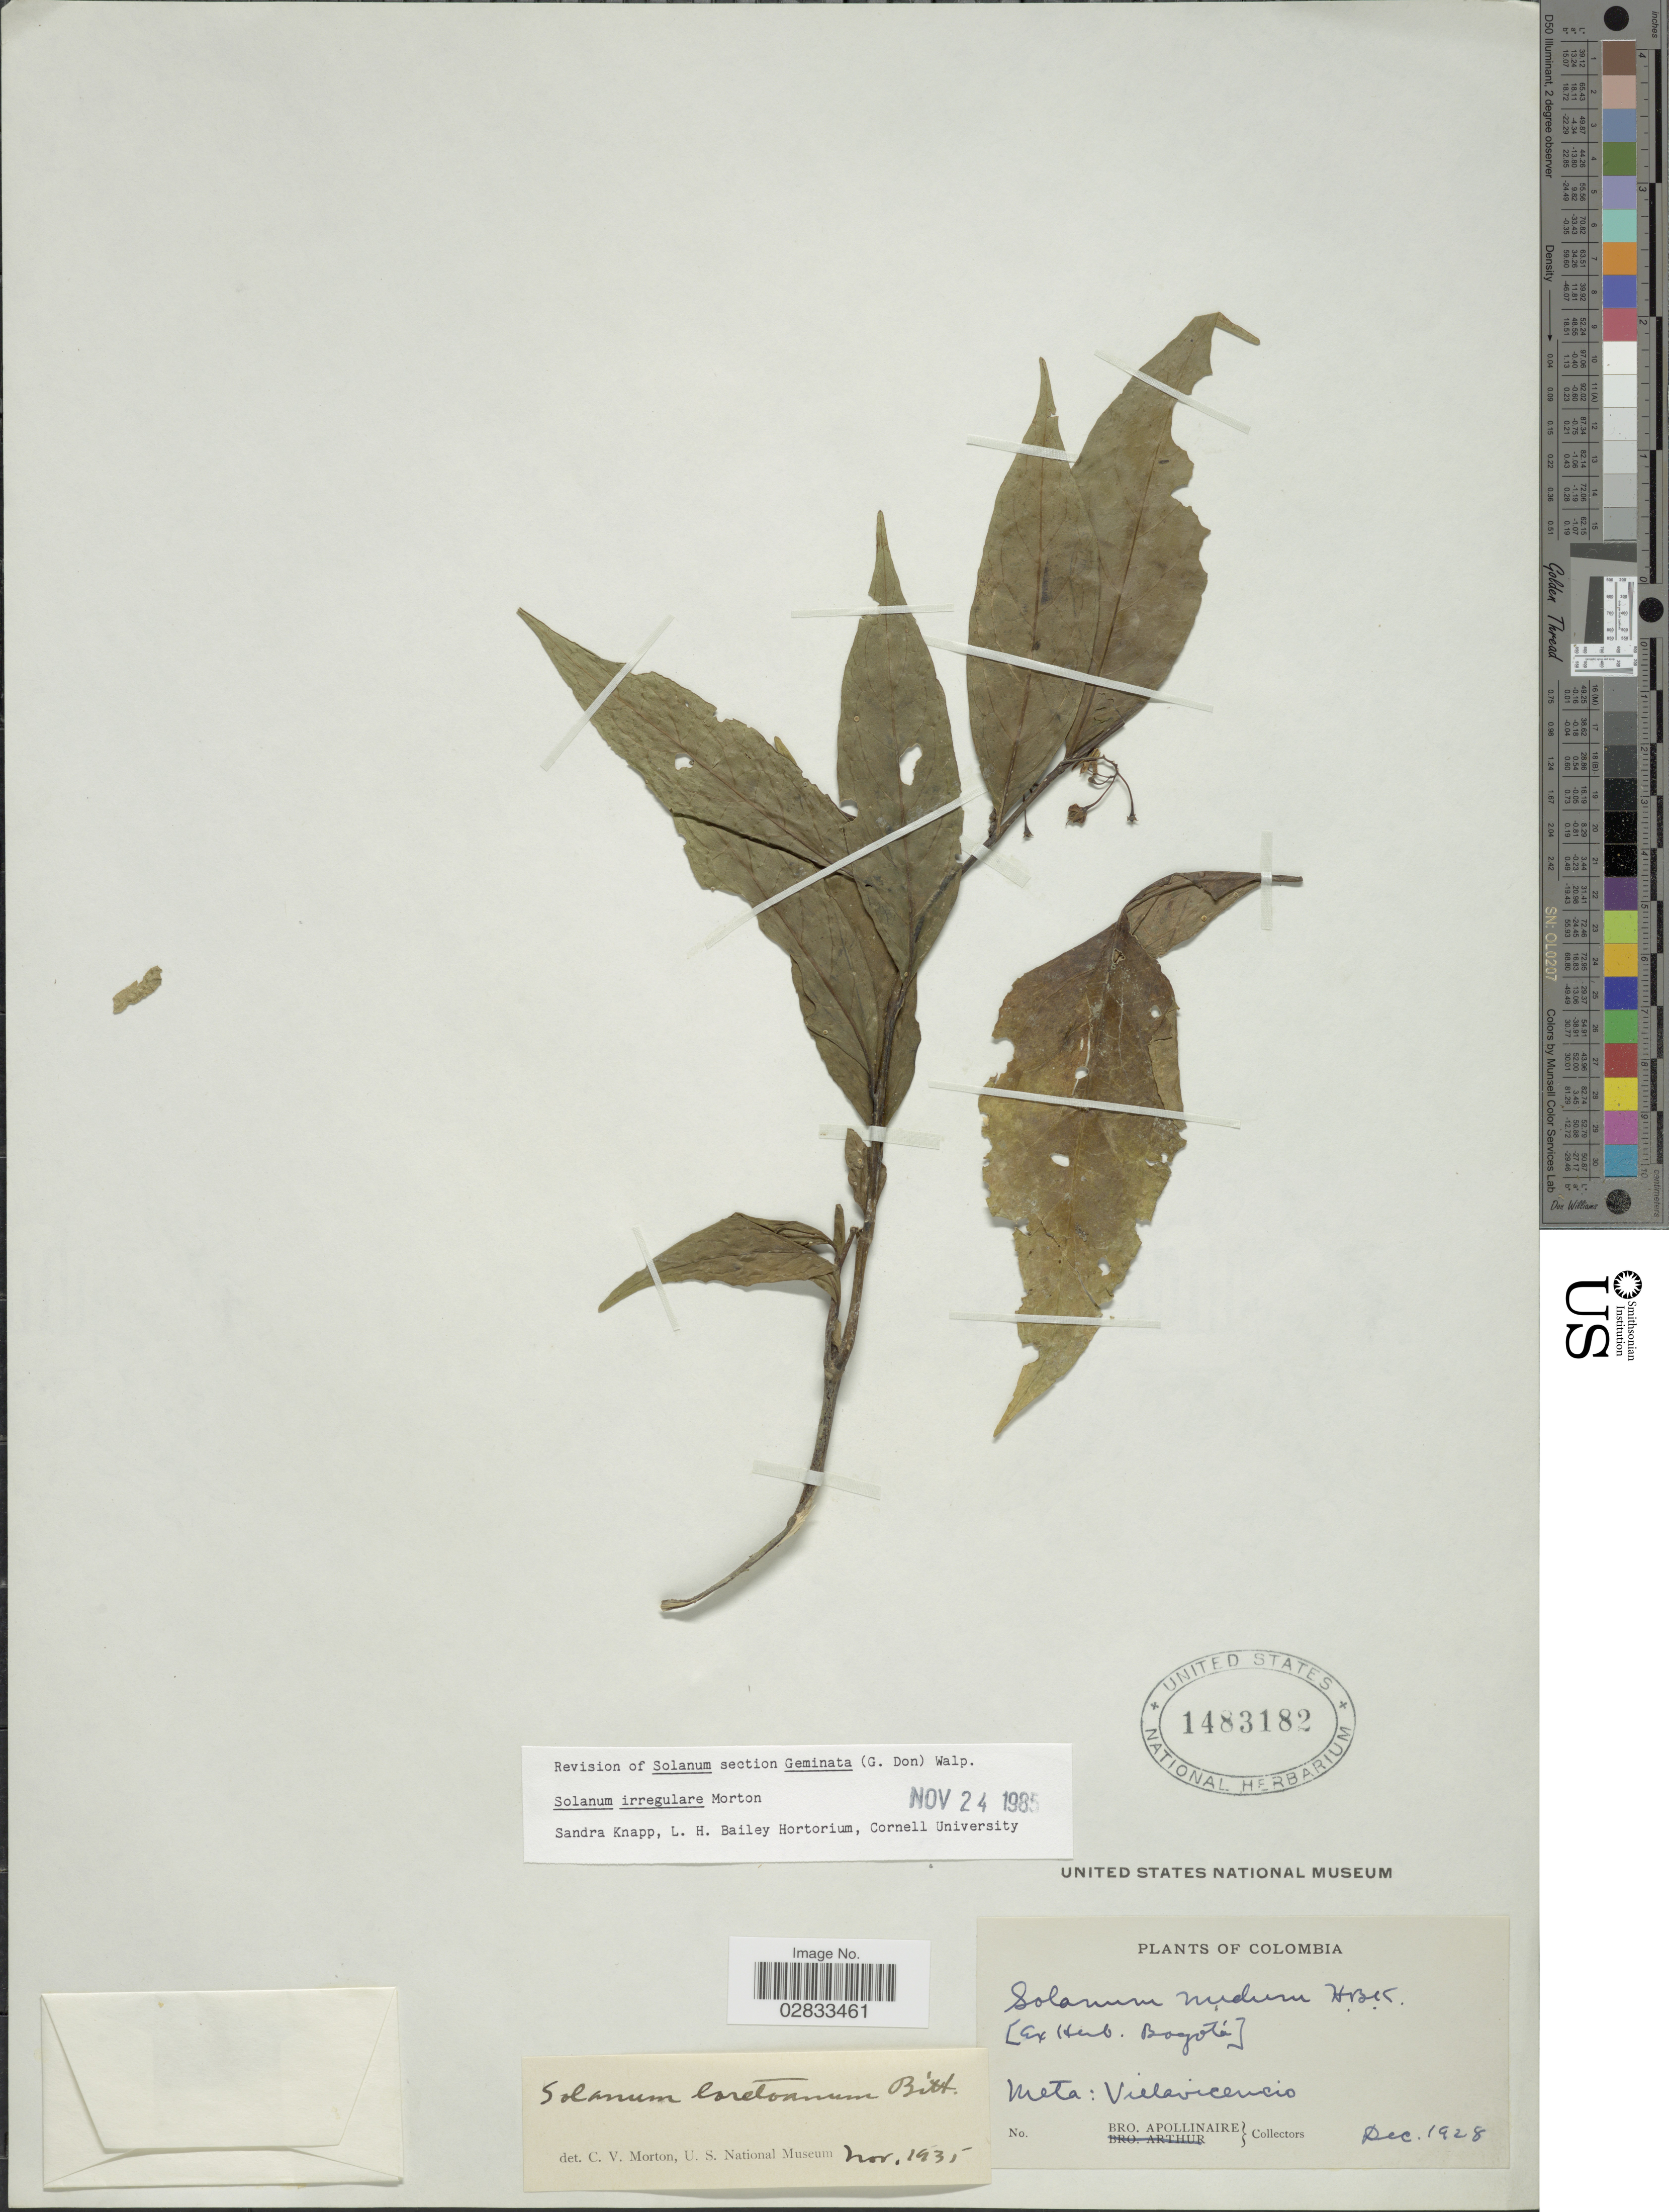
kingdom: Plantae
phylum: Tracheophyta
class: Magnoliopsida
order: Solanales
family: Solanaceae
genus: Solanum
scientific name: Solanum irregulare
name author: C.V. Morton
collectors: Bro. Apollinaire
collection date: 1928-12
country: Colombia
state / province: Meta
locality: Villavicencio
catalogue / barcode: US 1483182